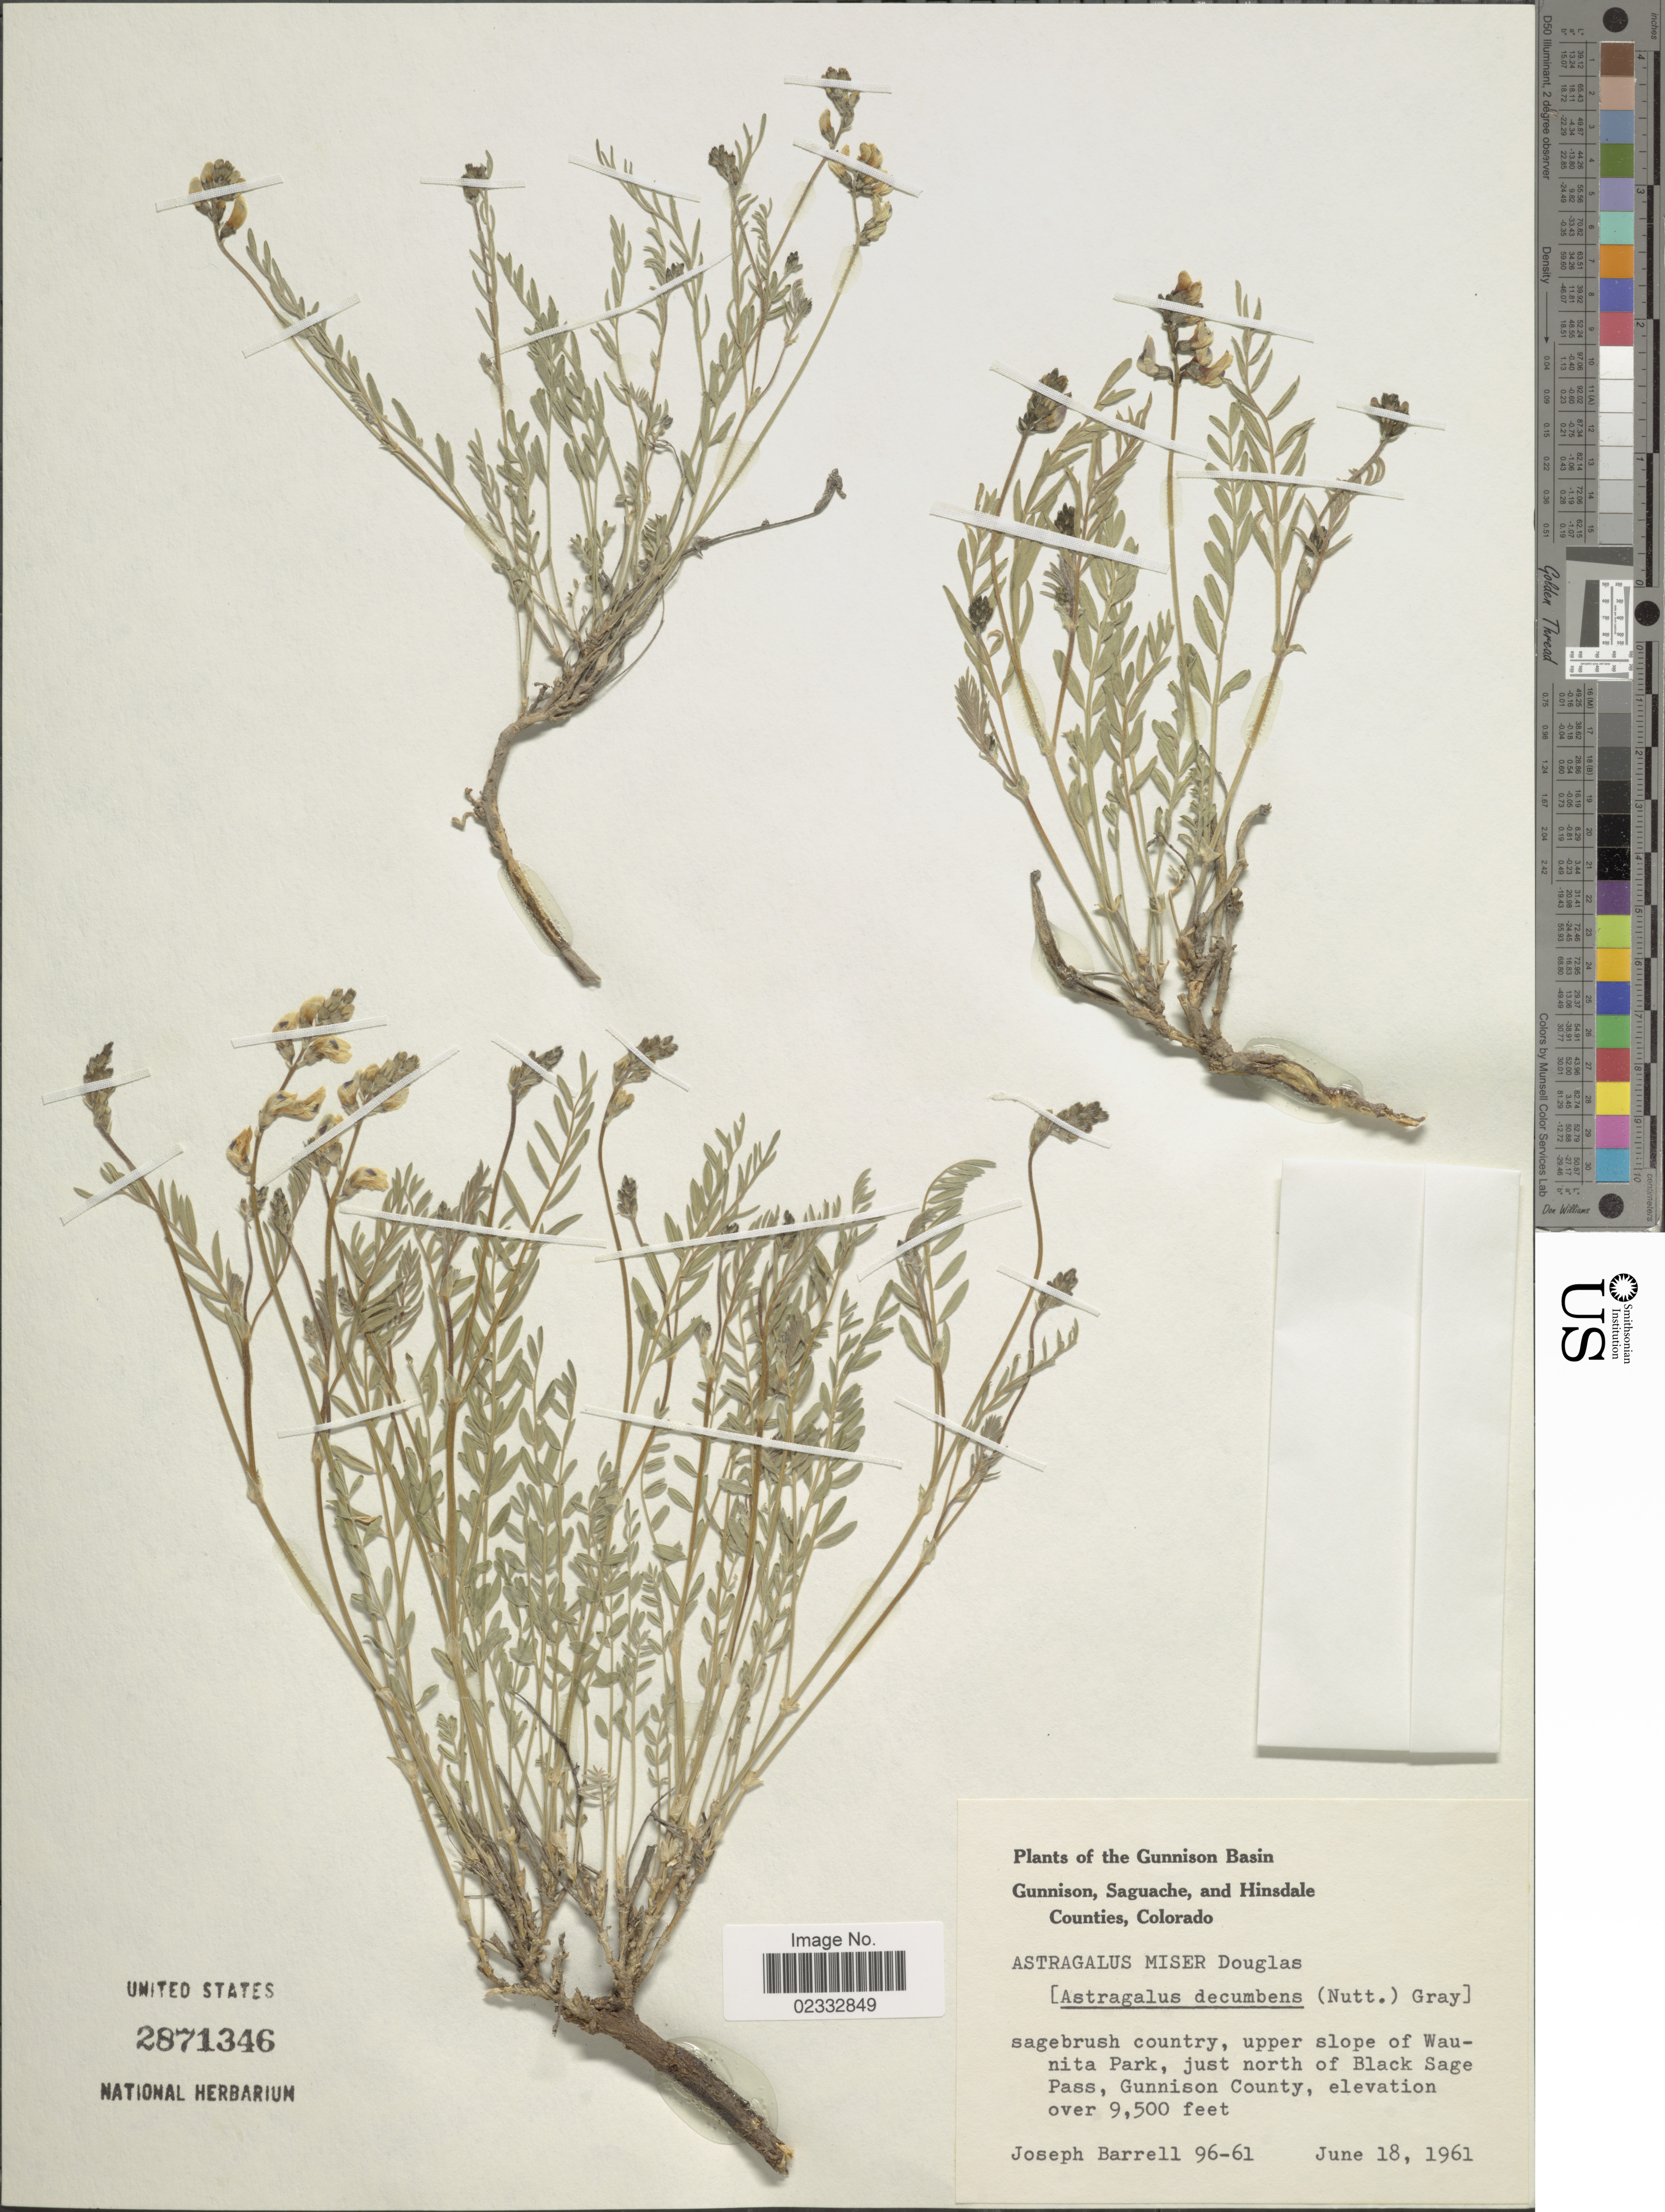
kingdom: Plantae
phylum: Tracheophyta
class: Magnoliopsida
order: Fabales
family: Fabaceae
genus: Astragalus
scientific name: Astragalus miser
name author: Douglas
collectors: J. Barrell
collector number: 96-61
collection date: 1961-06-18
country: United States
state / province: Colorado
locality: Guunison, Saguache, and Hinsdale Counties, sagebrush country, upper slope of Waunita Park, just north of Black Sage Pass, Gunnison County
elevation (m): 2896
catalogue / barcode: US 2871346